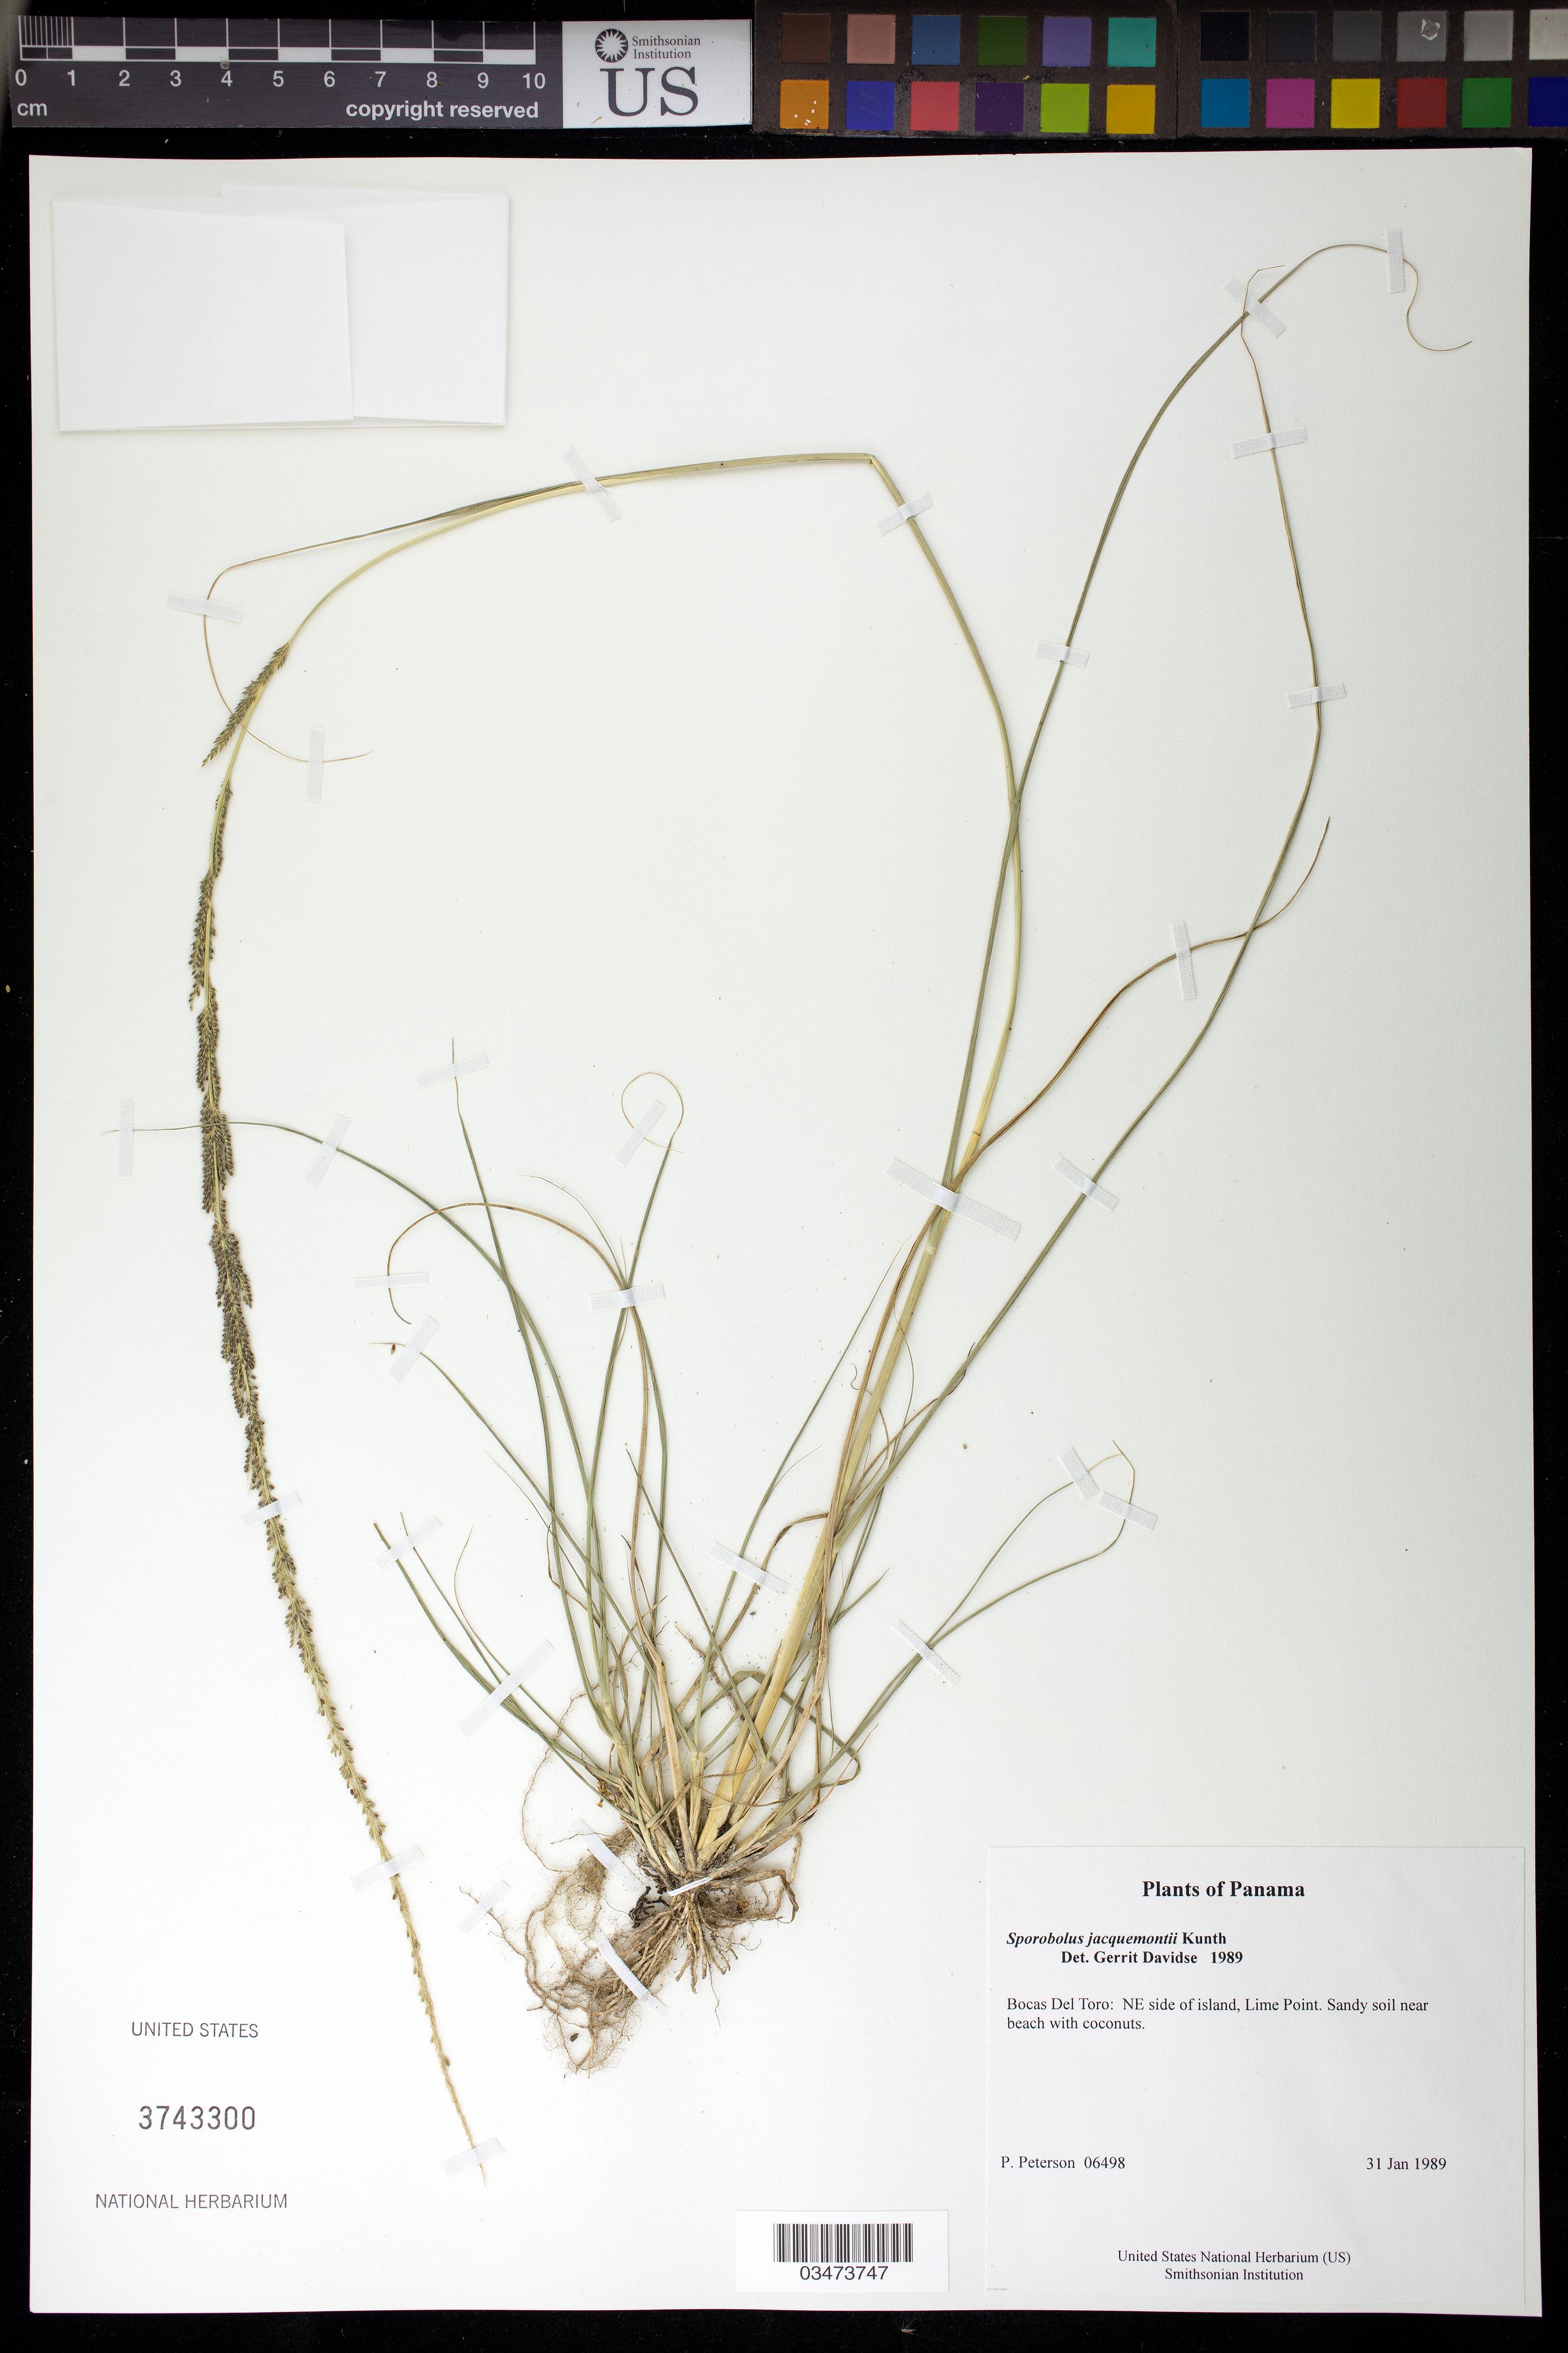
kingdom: Plantae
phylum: Tracheophyta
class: Liliopsida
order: Poales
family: Poaceae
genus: Sporobolus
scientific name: Sporobolus jacquemontii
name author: Kunth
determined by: Davidse, Gerrit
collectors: P. M. Peterson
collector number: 06498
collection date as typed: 31 Jan 1989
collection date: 1989-01-31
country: Panama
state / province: Bocas del Toro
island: Colón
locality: NE side of island, Lime Point.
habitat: Sandy soil near beach with coconuts.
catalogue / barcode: US 3743300